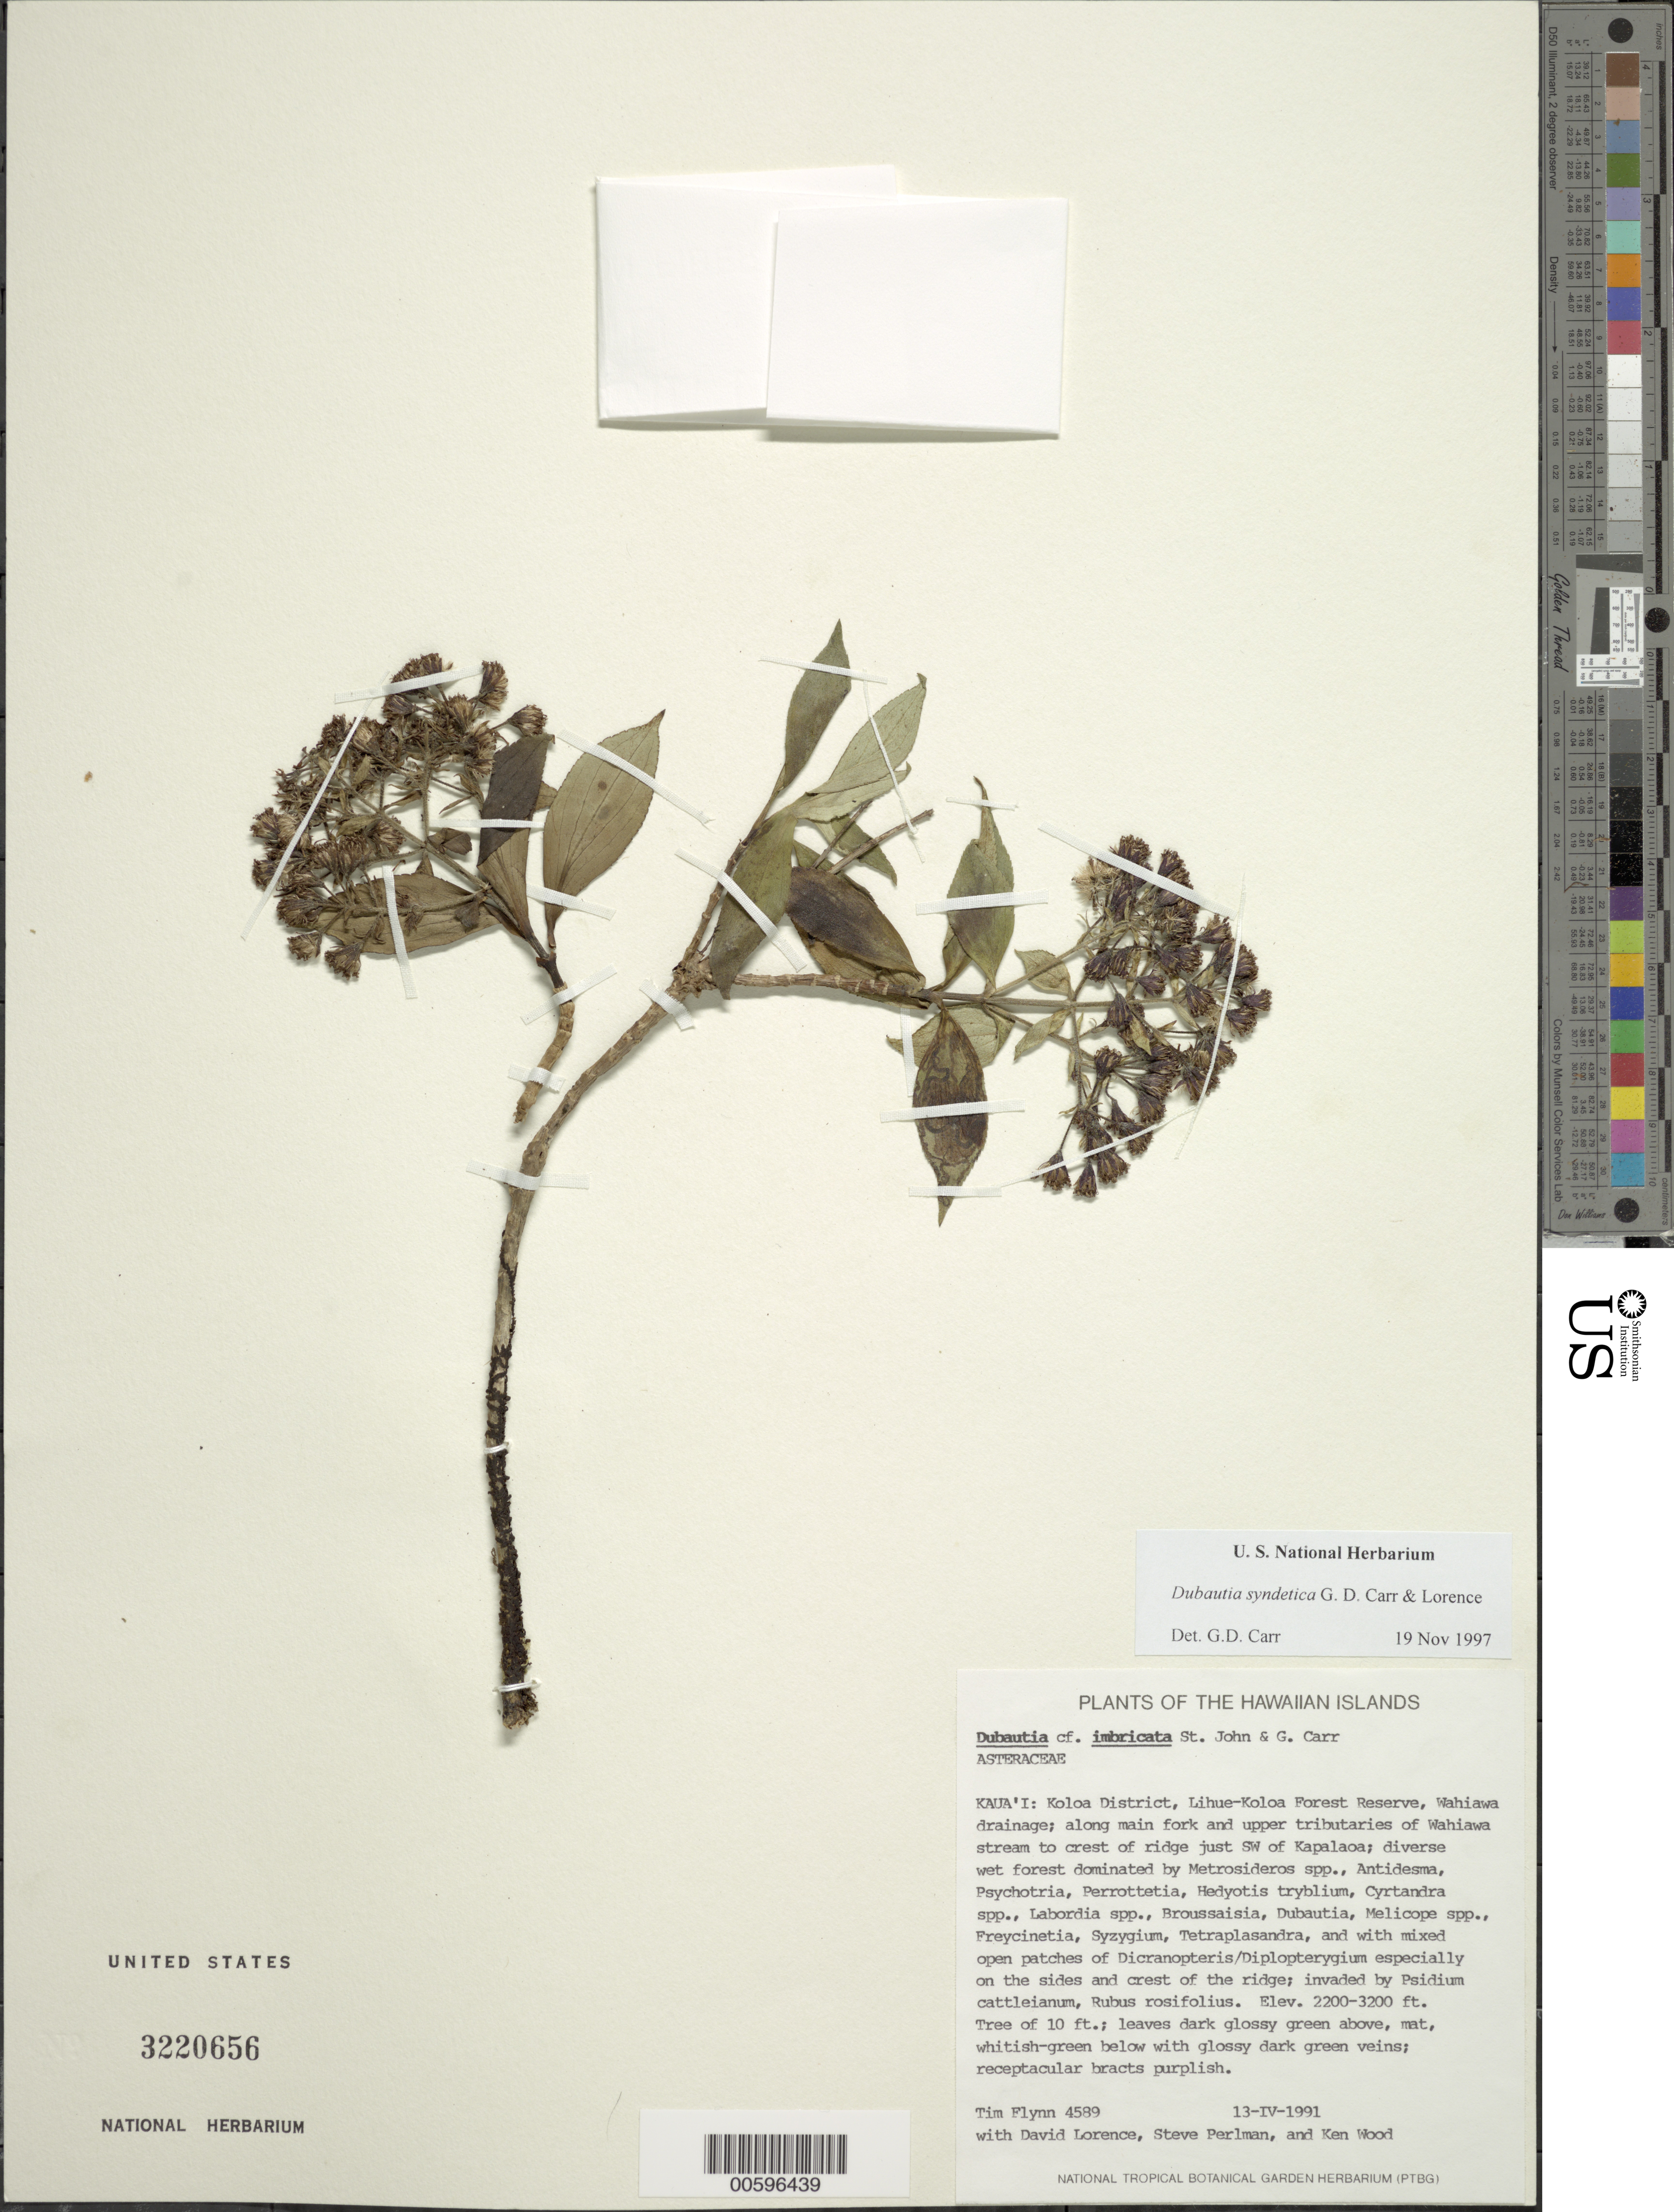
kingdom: Plantae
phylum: Tracheophyta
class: Magnoliopsida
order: Asterales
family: Asteraceae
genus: Dubautia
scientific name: Dubautia syndetica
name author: G.D. Carr & Lorence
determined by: Carr, G. D.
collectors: D. Lorence, S. P. Perlman & K. Wood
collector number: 4589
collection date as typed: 13 Apr 1991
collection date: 1991-04-13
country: United States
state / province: Hawaii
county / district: Kauai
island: Kaua'i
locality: Koloa Dist, Lihue-Koloa For Res, Wahiawa drainage; along main fork & upper tributaries of Wahiawa stream to crest of ridge...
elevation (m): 671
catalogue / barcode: US 3220656